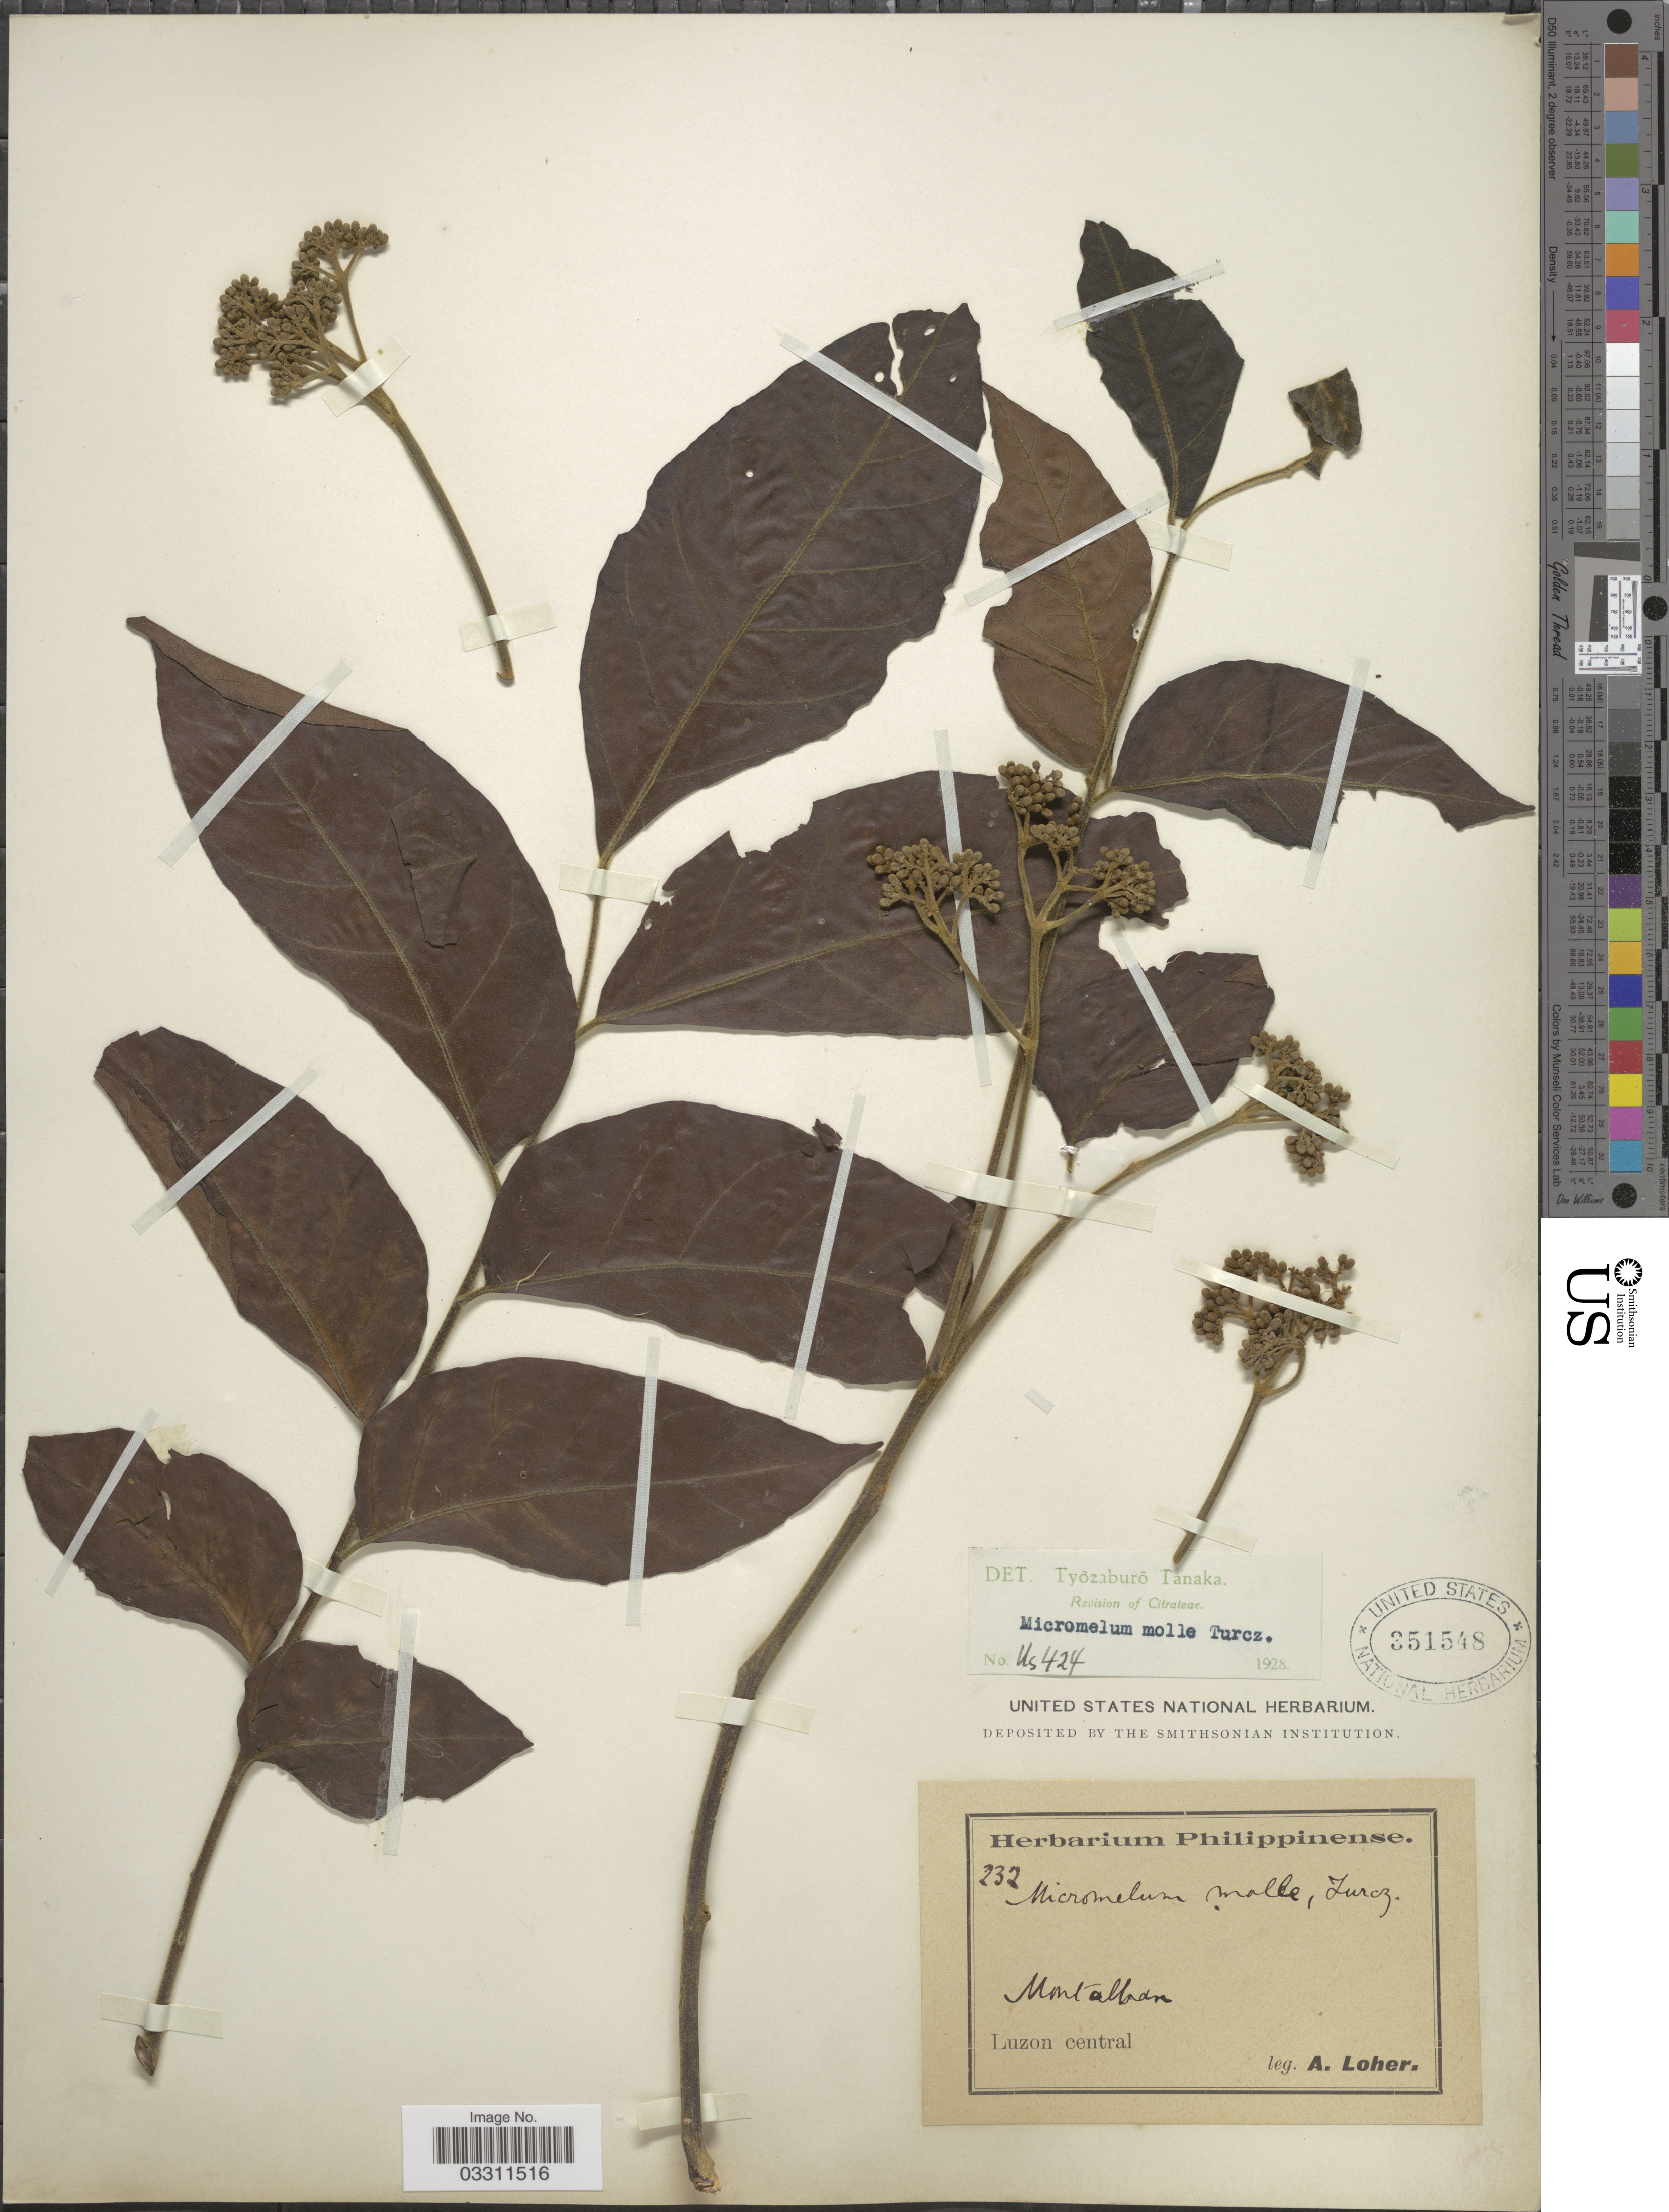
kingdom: Plantae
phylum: Tracheophyta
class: Magnoliopsida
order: Sapindales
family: Rutaceae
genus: Micromelum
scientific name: Micromelum molle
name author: Turcz.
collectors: A. Loher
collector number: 232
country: Philippines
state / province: Central Luzon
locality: Montalban, Luzon central.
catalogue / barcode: US 351548